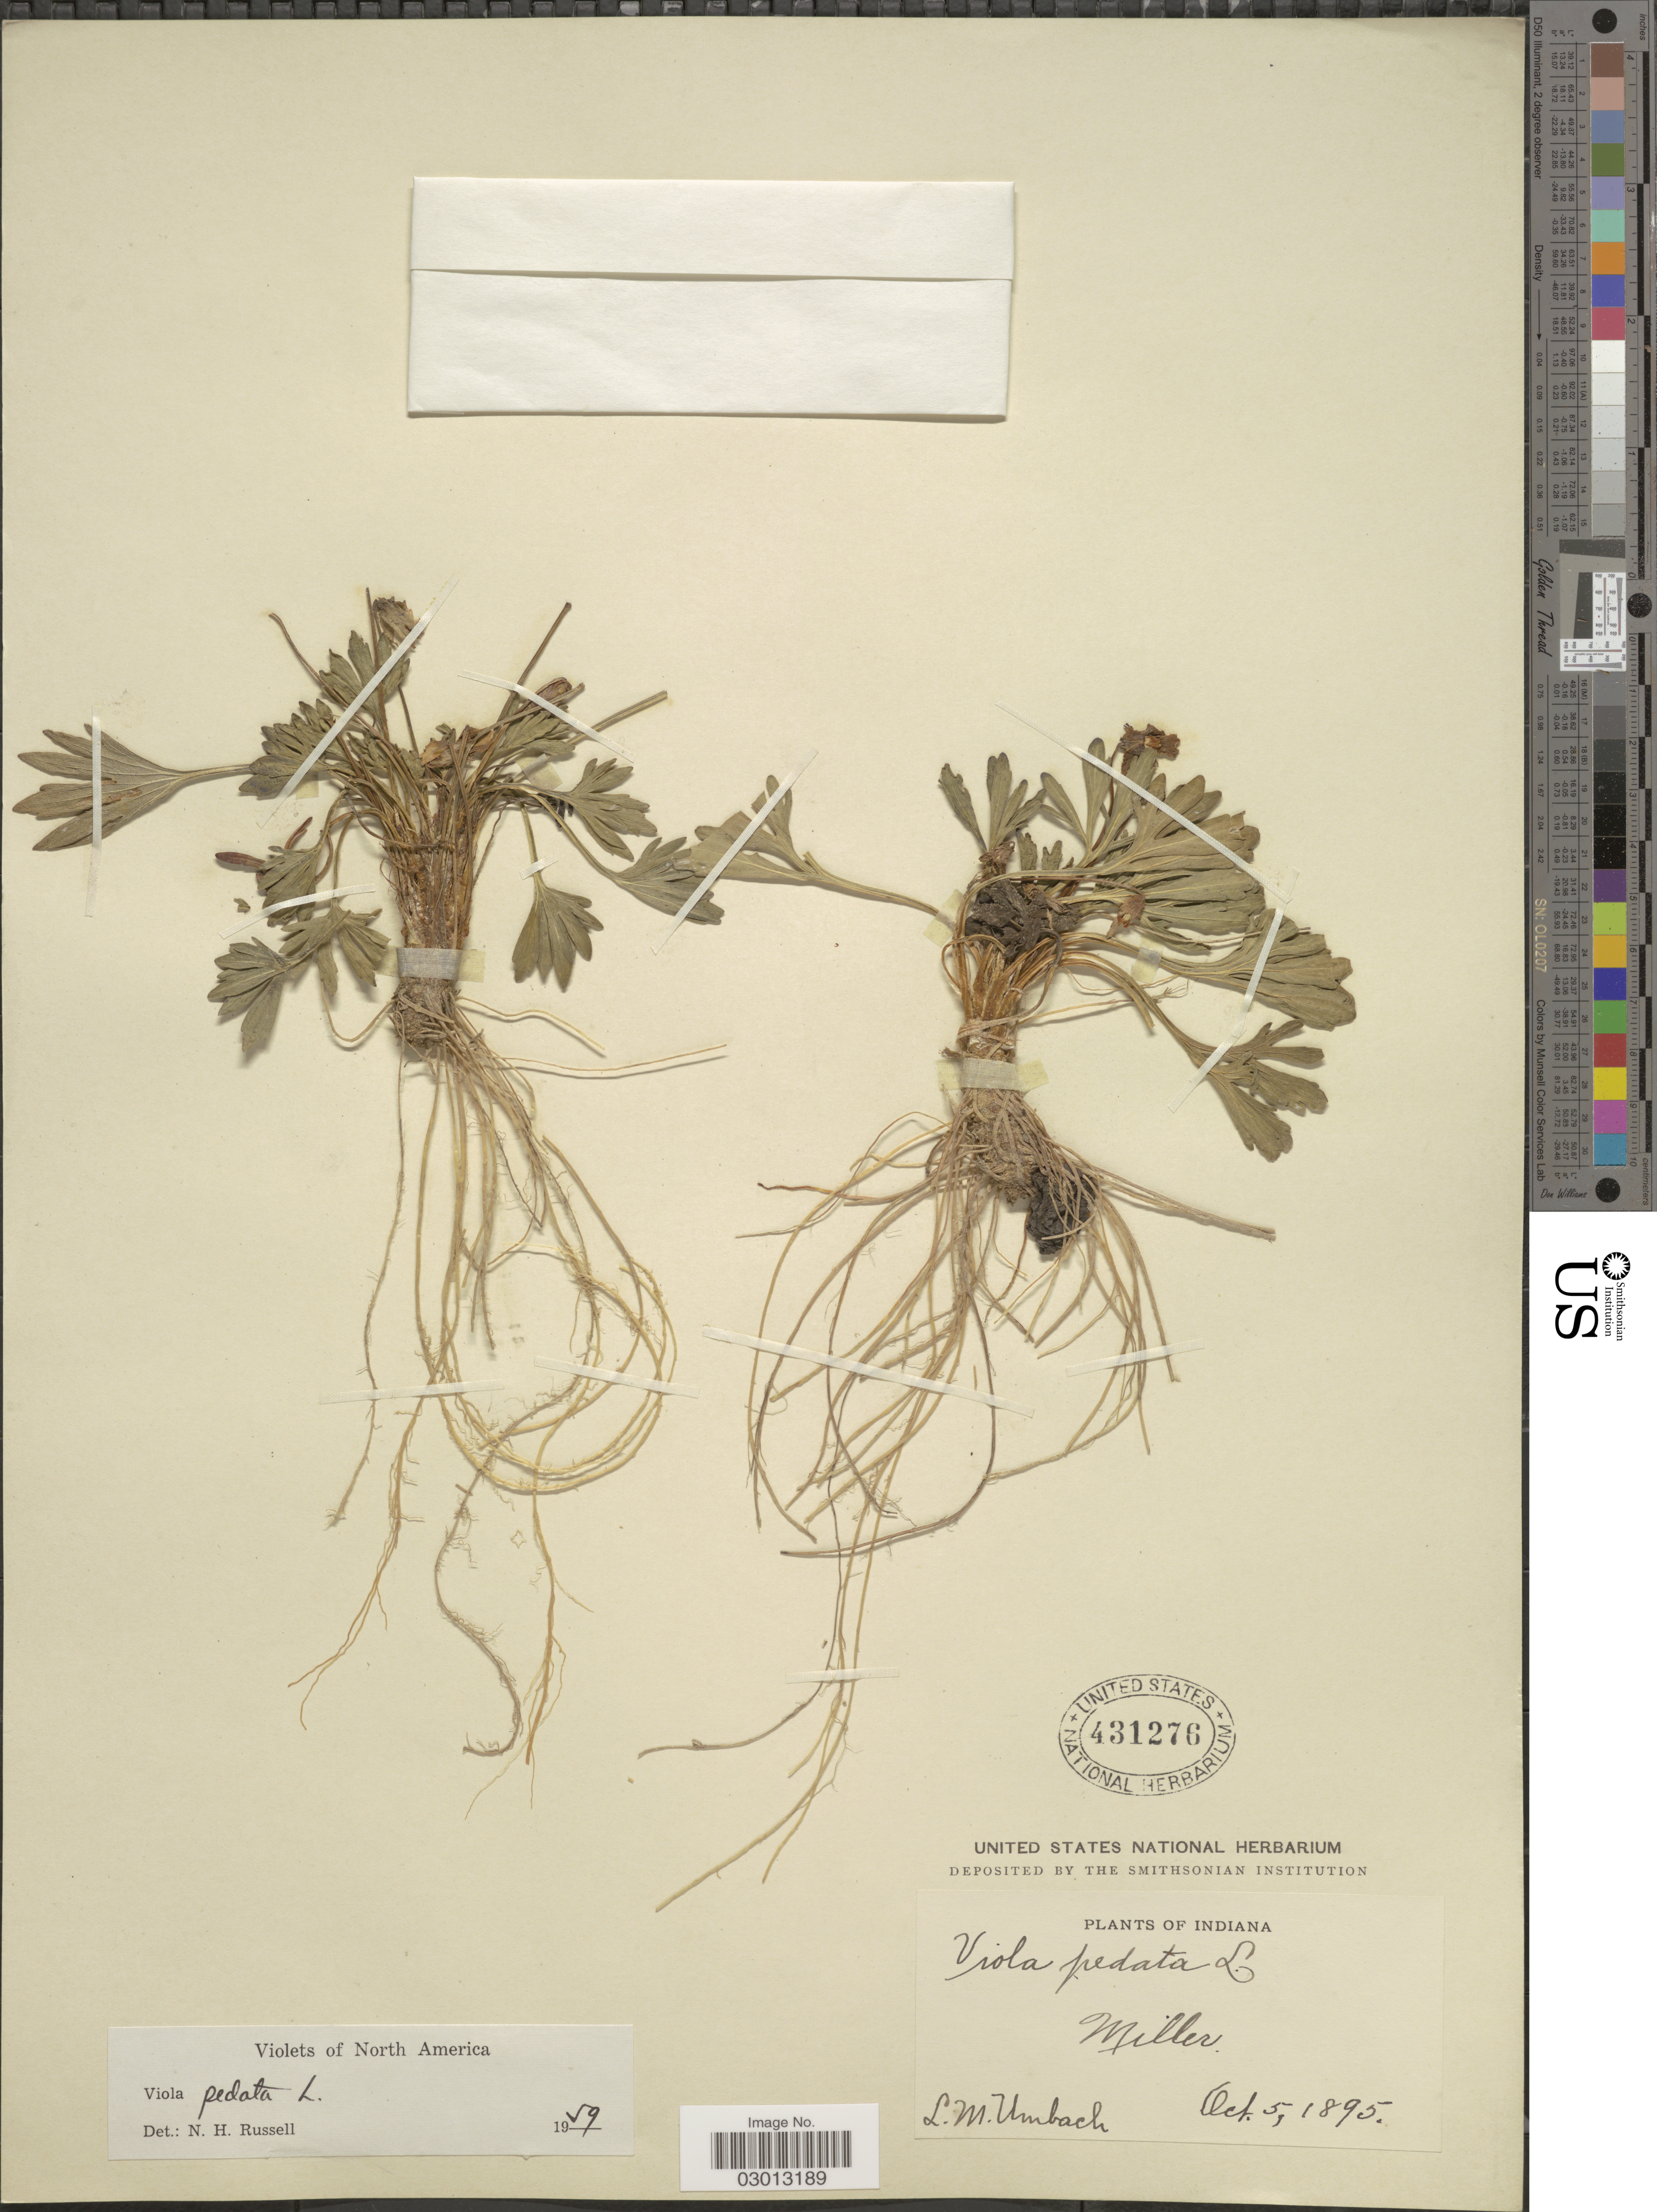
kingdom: Plantae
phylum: Tracheophyta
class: Magnoliopsida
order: Malpighiales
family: Violaceae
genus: Viola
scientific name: Viola pedata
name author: L.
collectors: L. M. Umbach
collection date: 1895-10-05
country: United States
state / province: Indiana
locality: Miller.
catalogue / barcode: US 431276